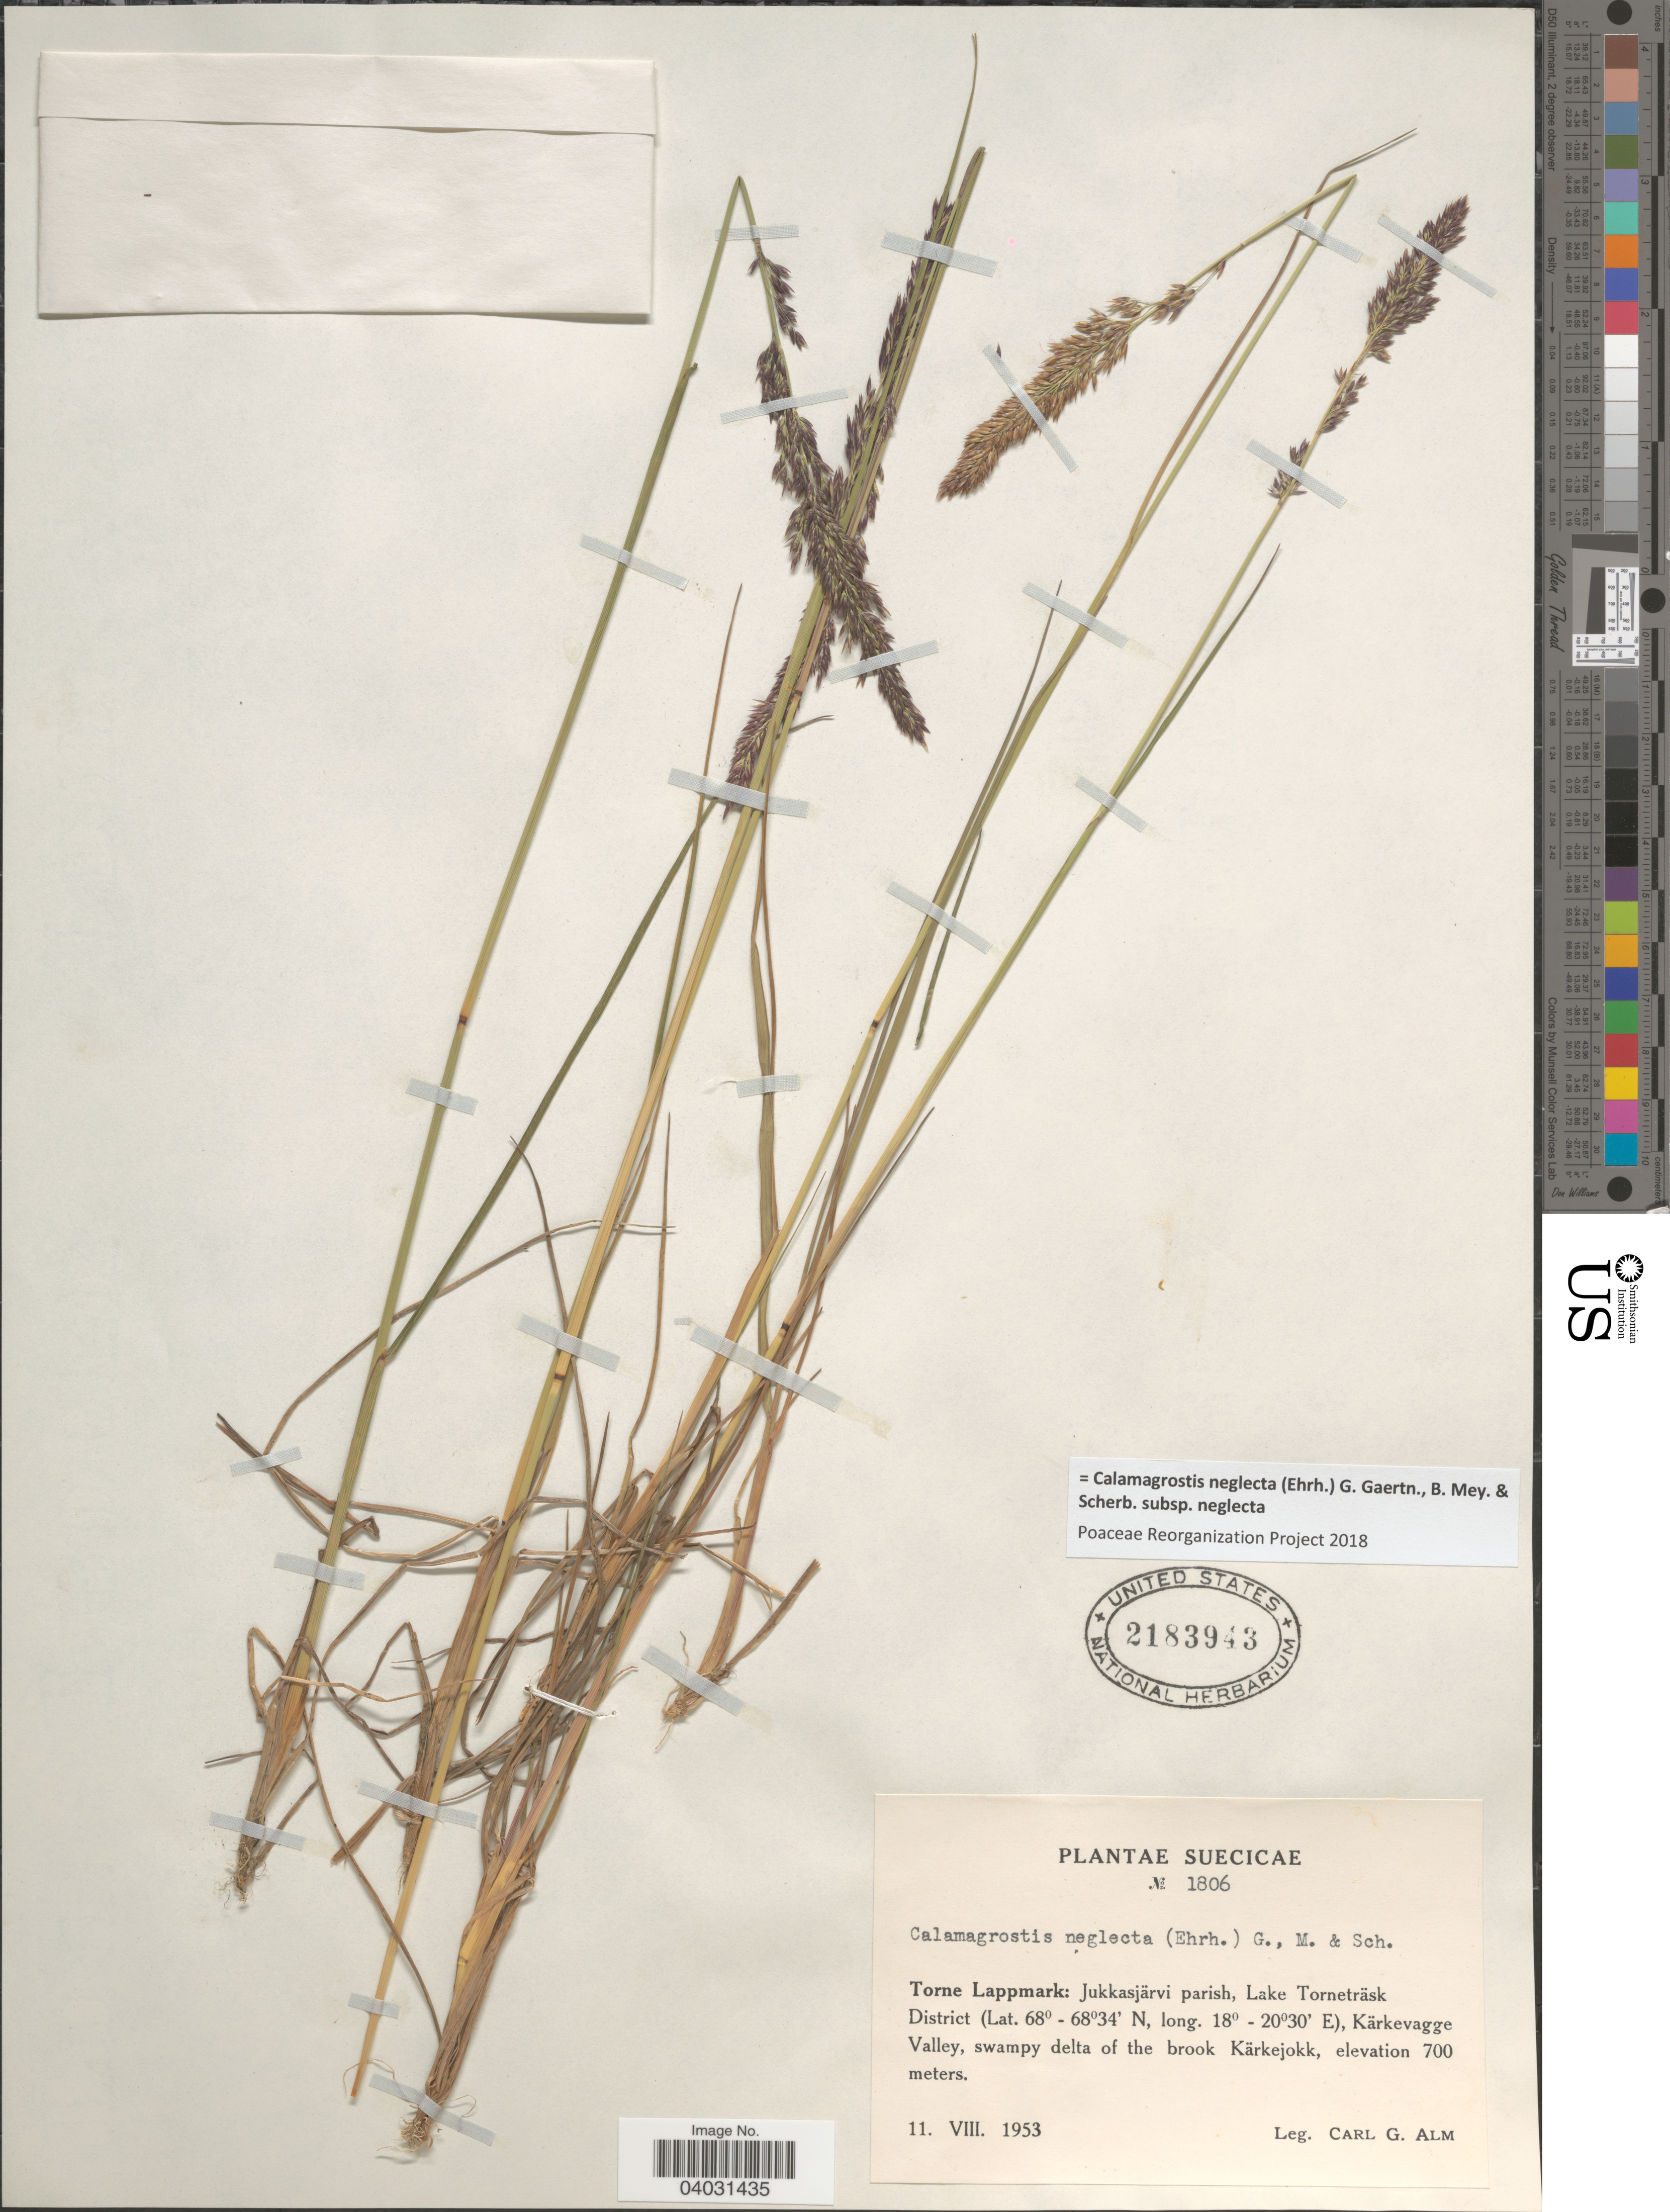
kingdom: Plantae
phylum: Tracheophyta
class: Liliopsida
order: Poales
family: Poaceae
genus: Calamagrostis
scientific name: Calamagrostis neglecta subsp. neglecta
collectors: C. G. Alm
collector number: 1806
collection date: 1953-08-11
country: Sweden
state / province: Norrbotten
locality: Suecicae. Torne Lappmark: Jukkasjärvi parish, Lake Torneträsk District, Kärkevagge Valley, swampy delta of the brook Kärkejokk.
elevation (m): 700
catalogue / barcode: US 2183943